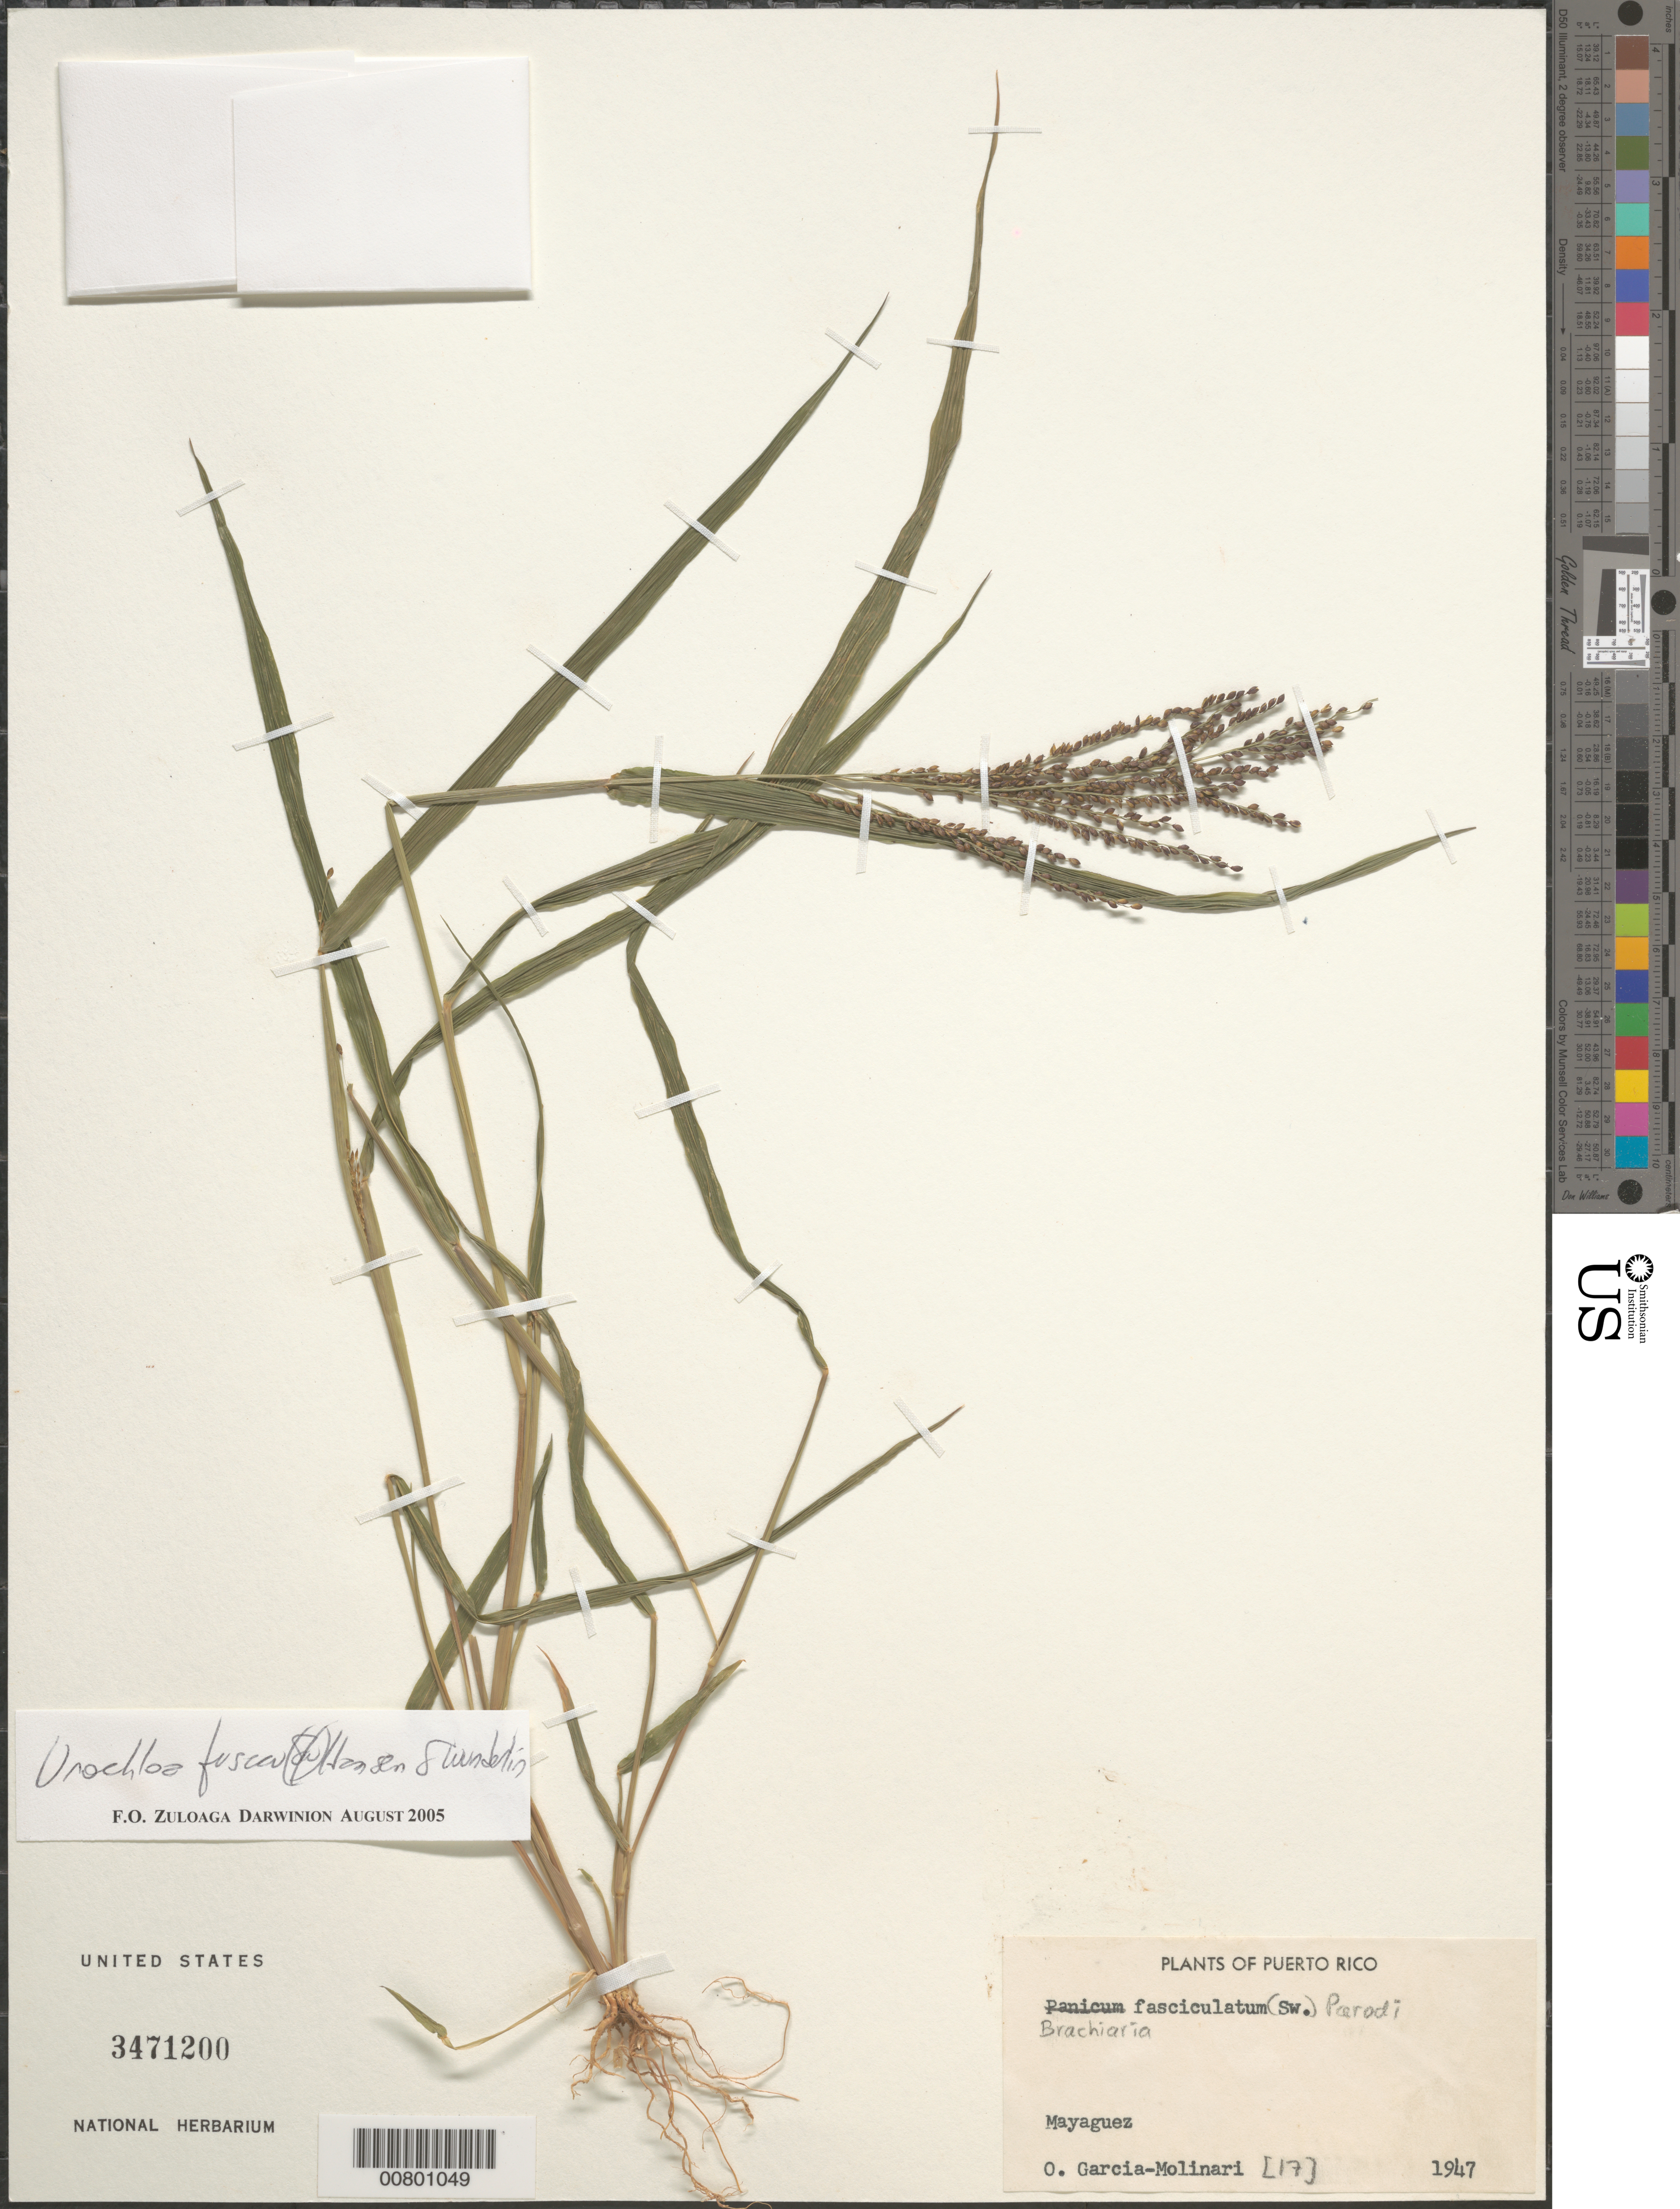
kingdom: Plantae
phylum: Tracheophyta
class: Liliopsida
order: Poales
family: Poaceae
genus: Urochloa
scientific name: Urochloa fusca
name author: (Sw.) B.F. Hansen & Wunderlin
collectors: O. García-Molinari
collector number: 17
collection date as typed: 1947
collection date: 1947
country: Puerto Rico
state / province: Mayagüez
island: Puerto Rico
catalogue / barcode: US 3471200